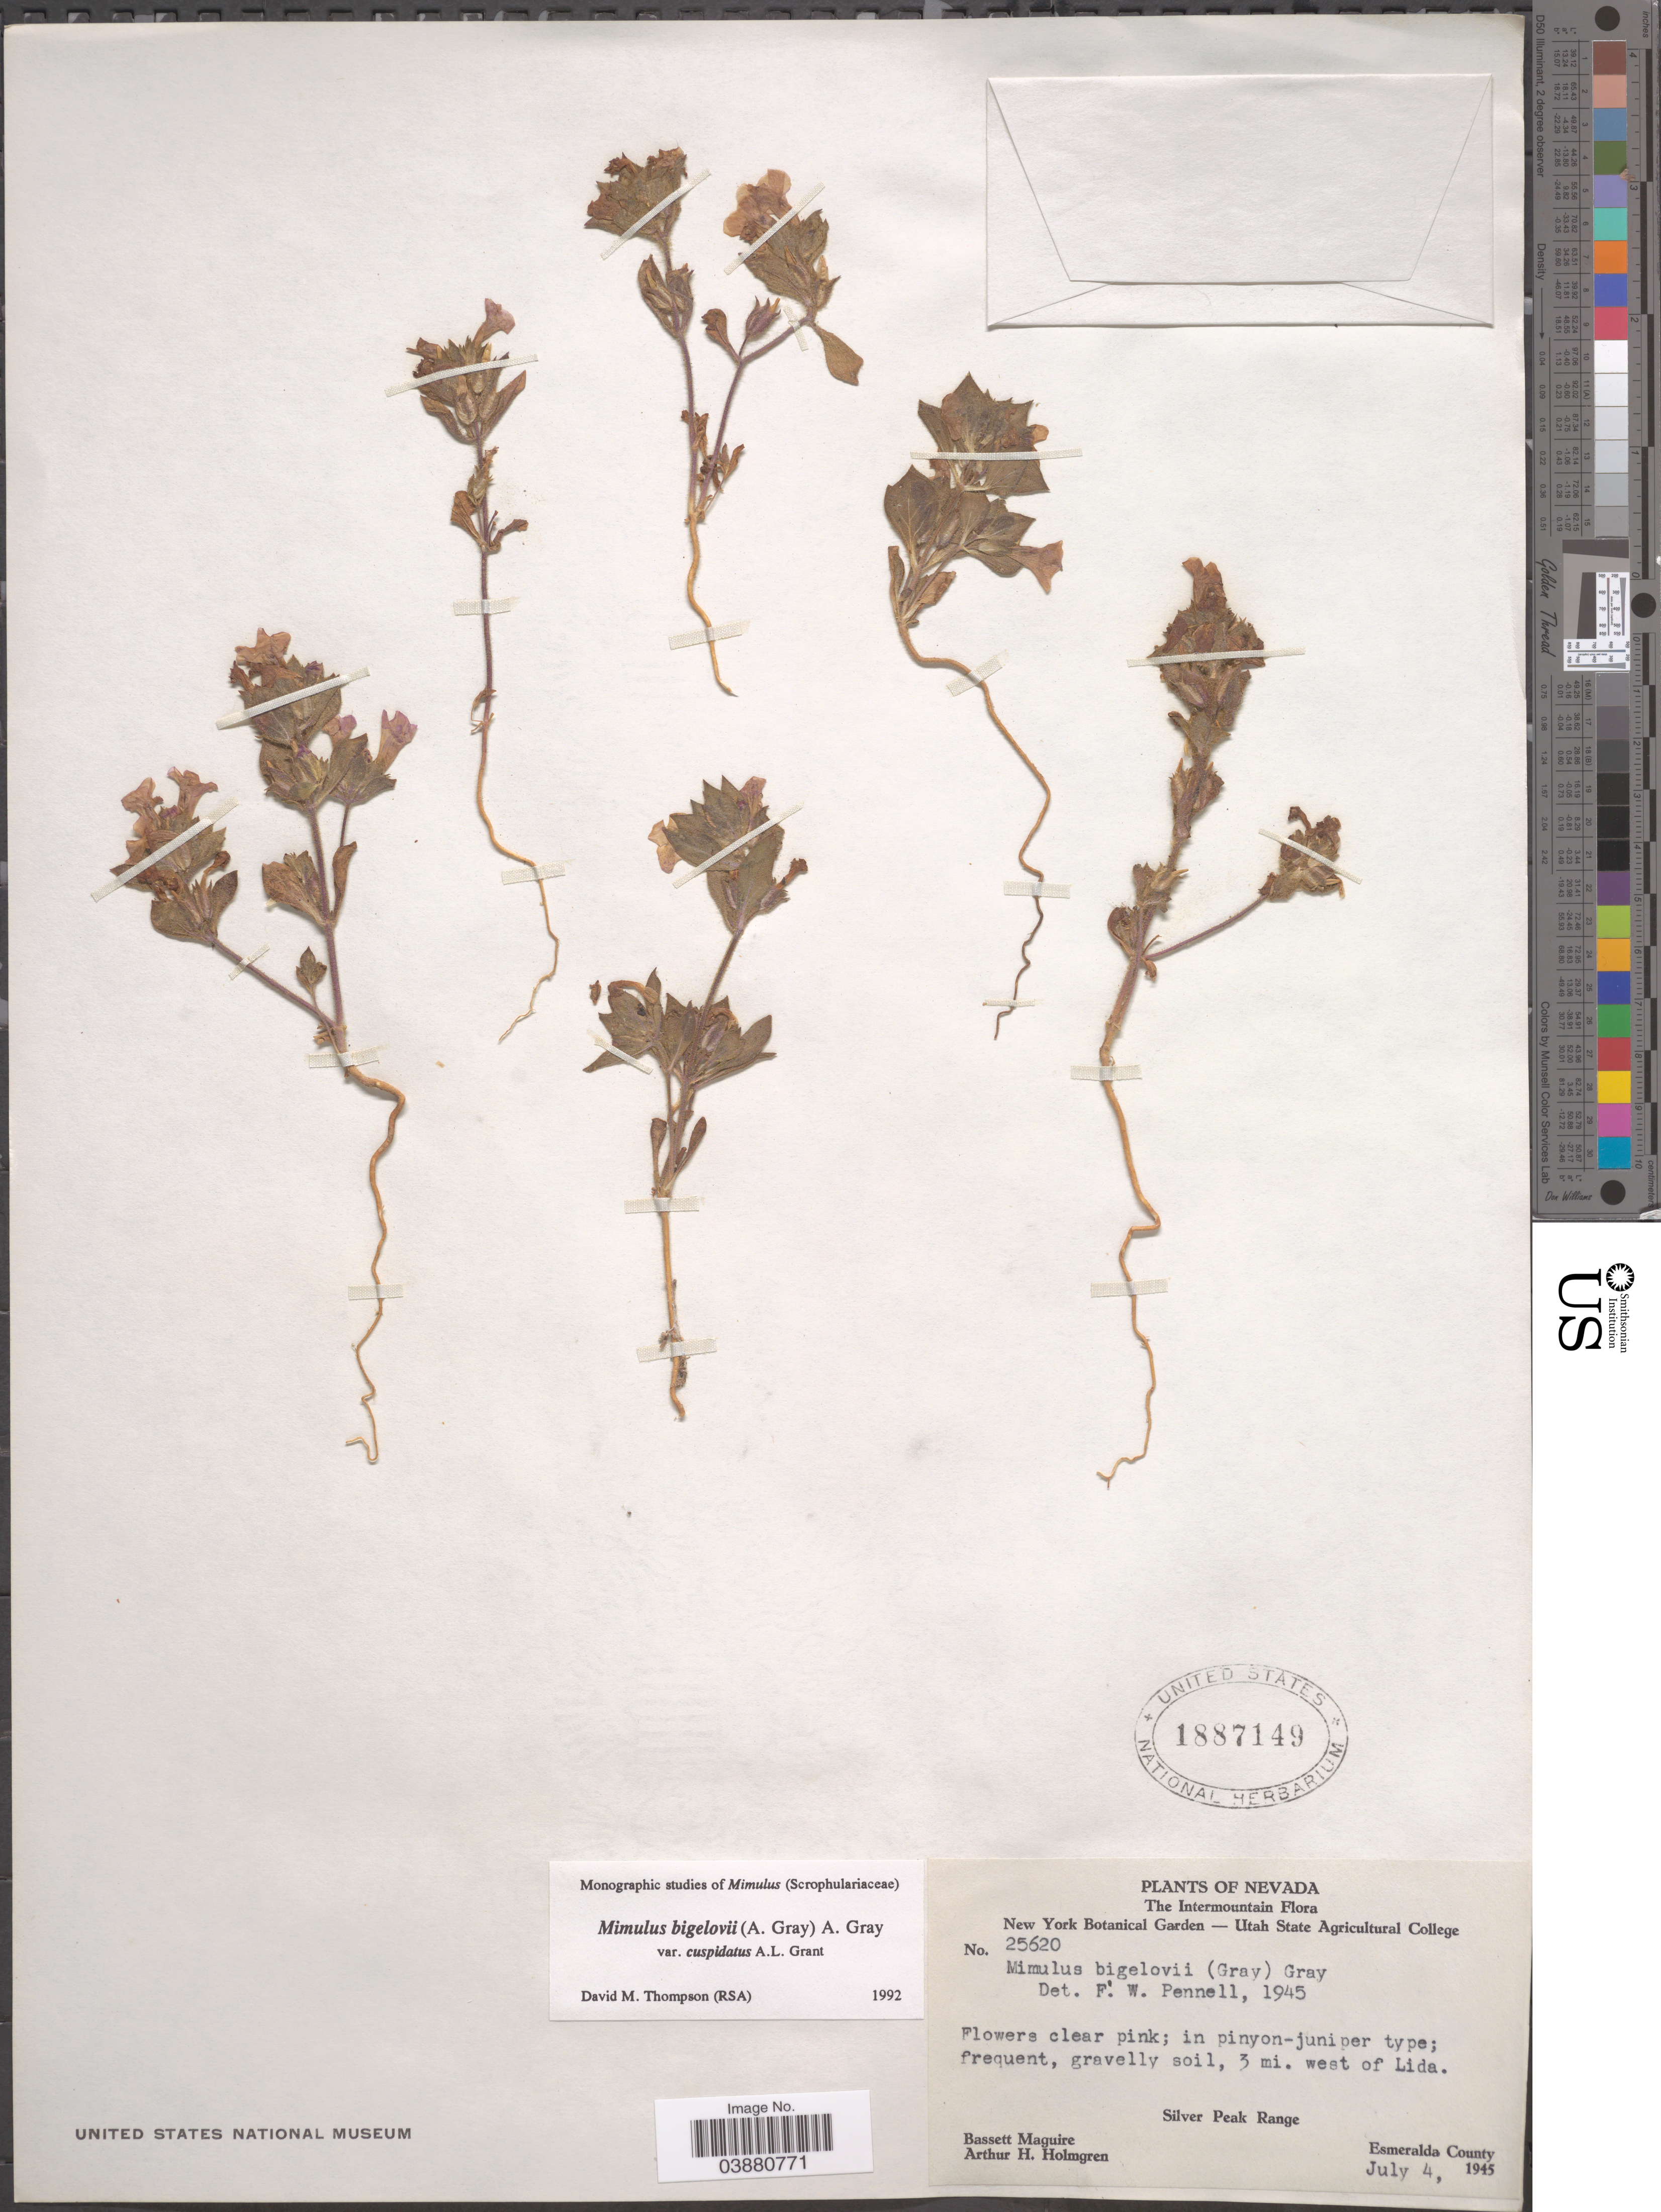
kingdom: Plantae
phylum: Tracheophyta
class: Magnoliopsida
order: Lamiales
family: Phrymaceae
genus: Mimulus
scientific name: Mimulus bigelovii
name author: (A. Gray) G.L. Nesom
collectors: B. Maguire & A. H. Holmgren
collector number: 25620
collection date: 1945-07-04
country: United States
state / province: Nevada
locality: The Intermountain. 3 mi. west of Lida. Silver Peak Range. Esmeralda County.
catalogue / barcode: US 1887149